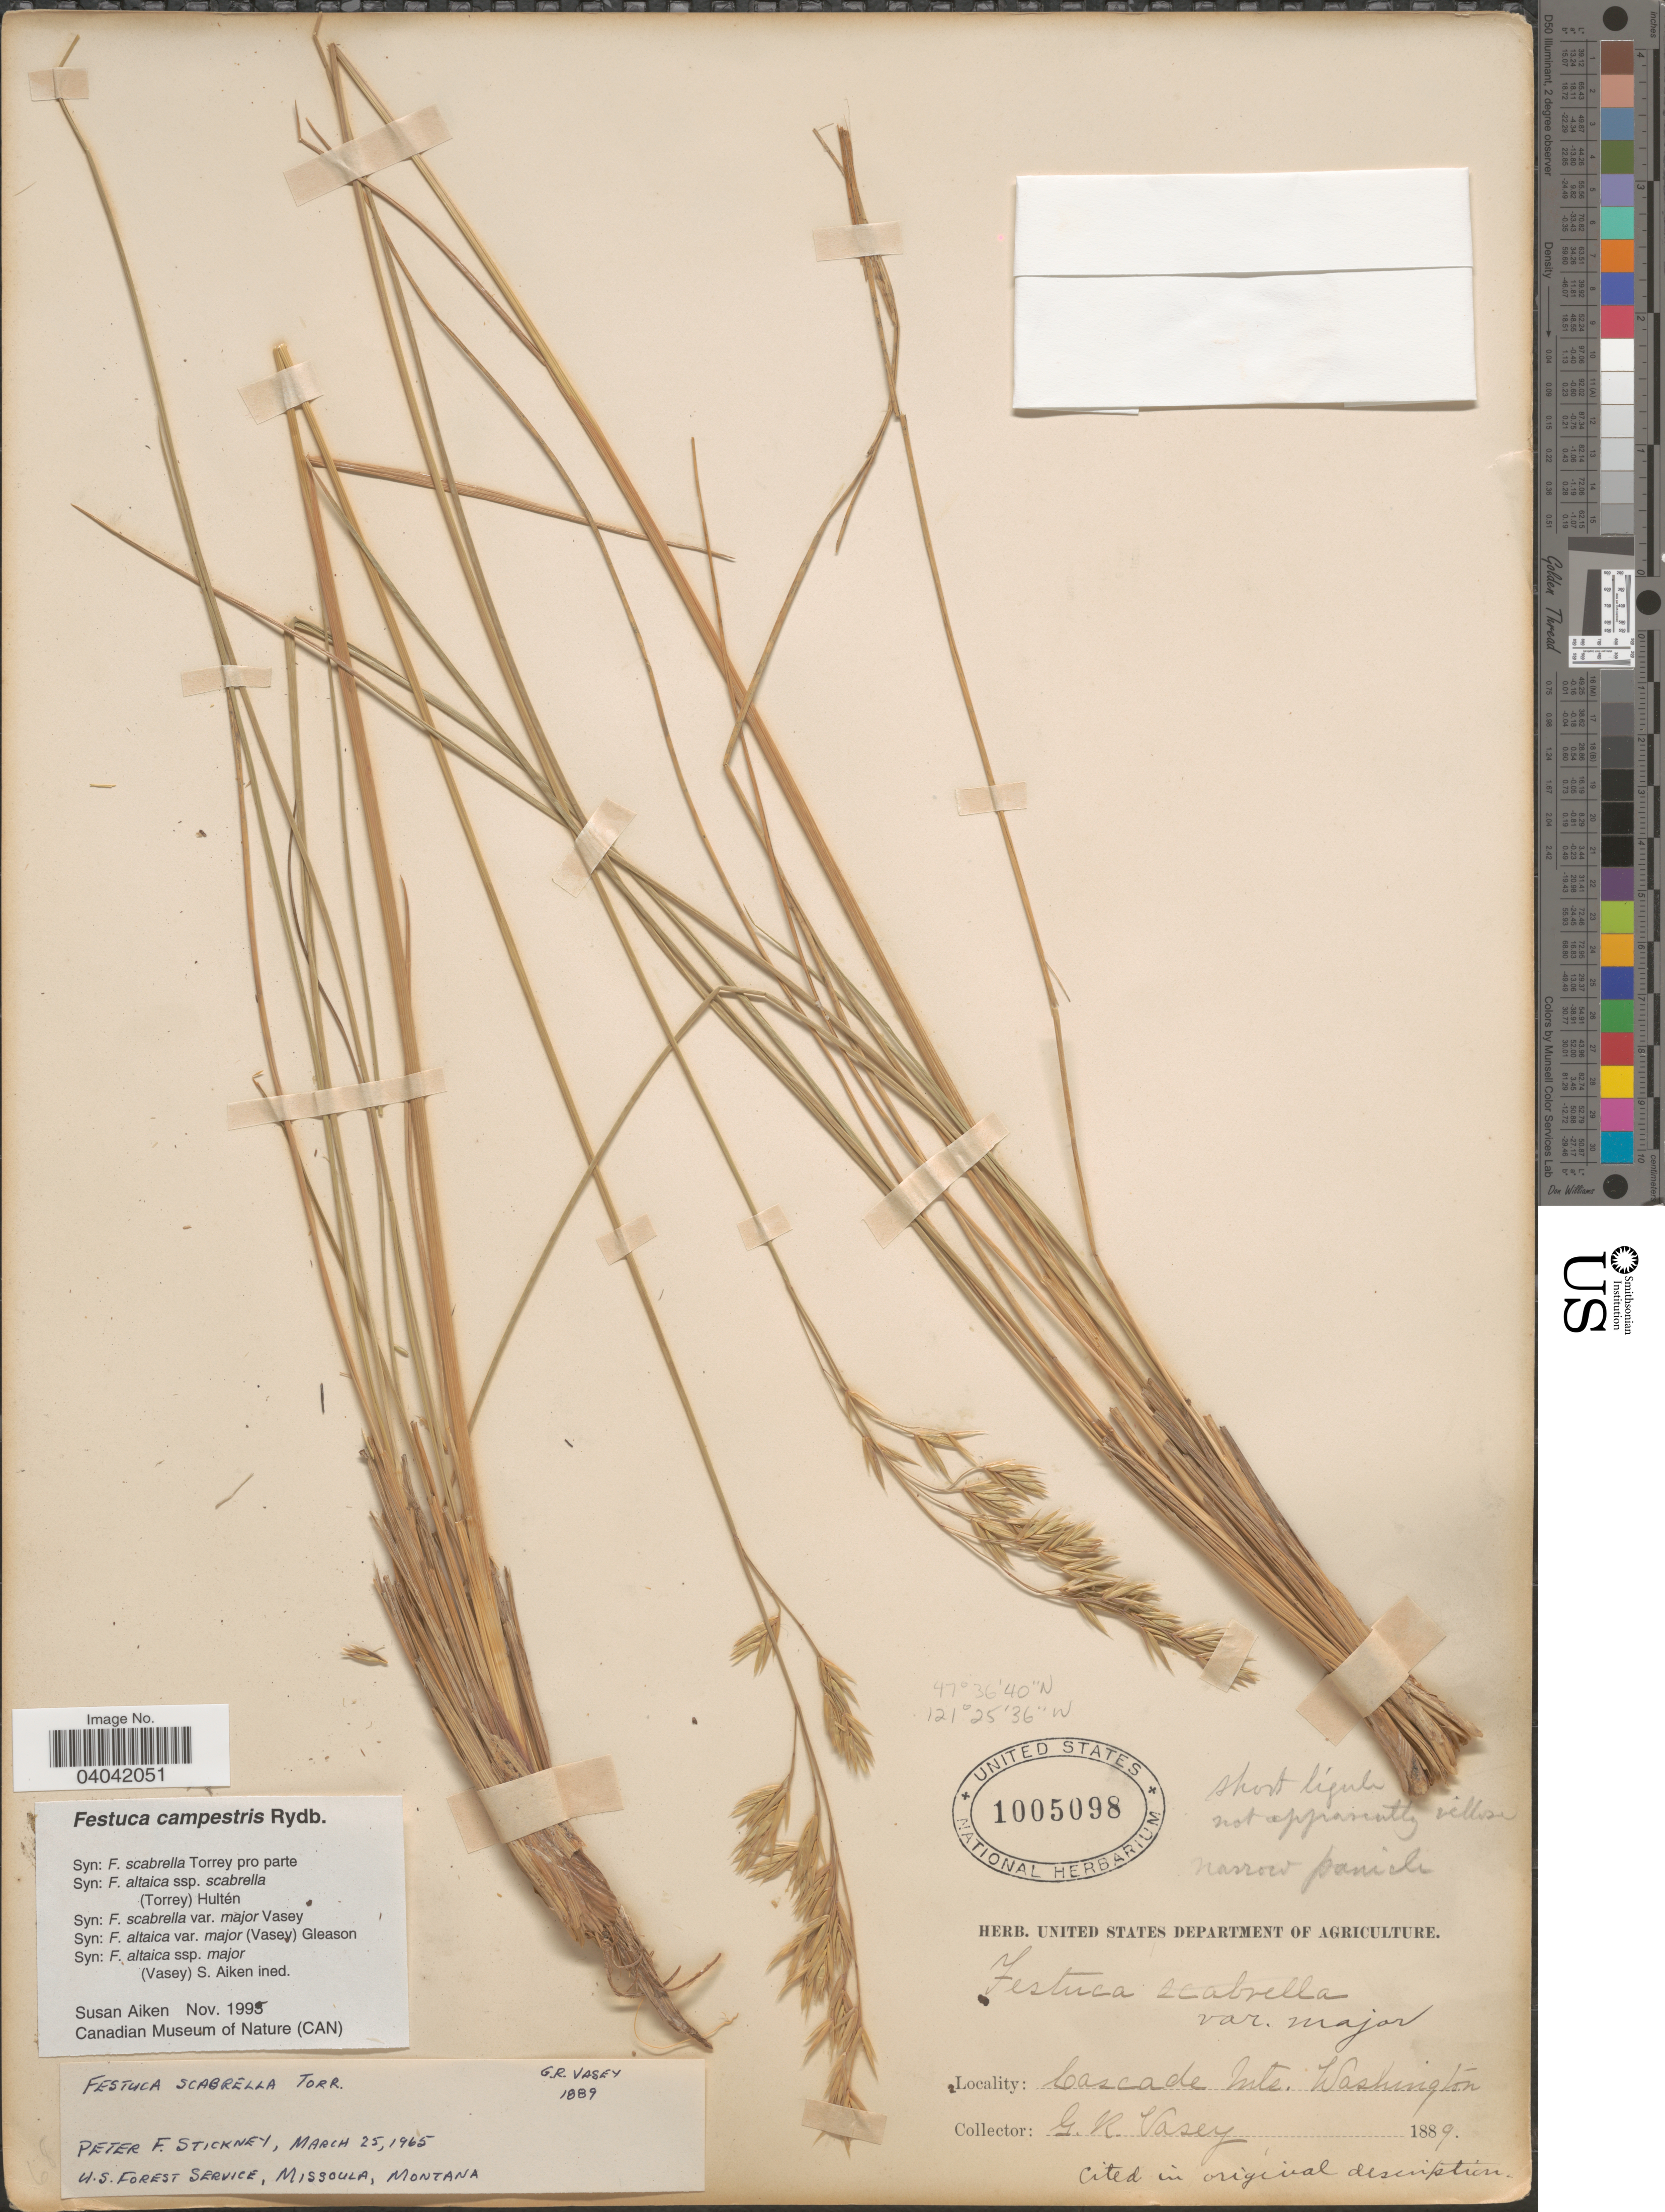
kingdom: Plantae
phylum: Tracheophyta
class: Liliopsida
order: Poales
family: Poaceae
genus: Festuca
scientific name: Festuca campestris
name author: Rydb.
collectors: G. R. Vasey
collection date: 1889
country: United States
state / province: Washington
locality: Cascade Mts.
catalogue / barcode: US 1005098